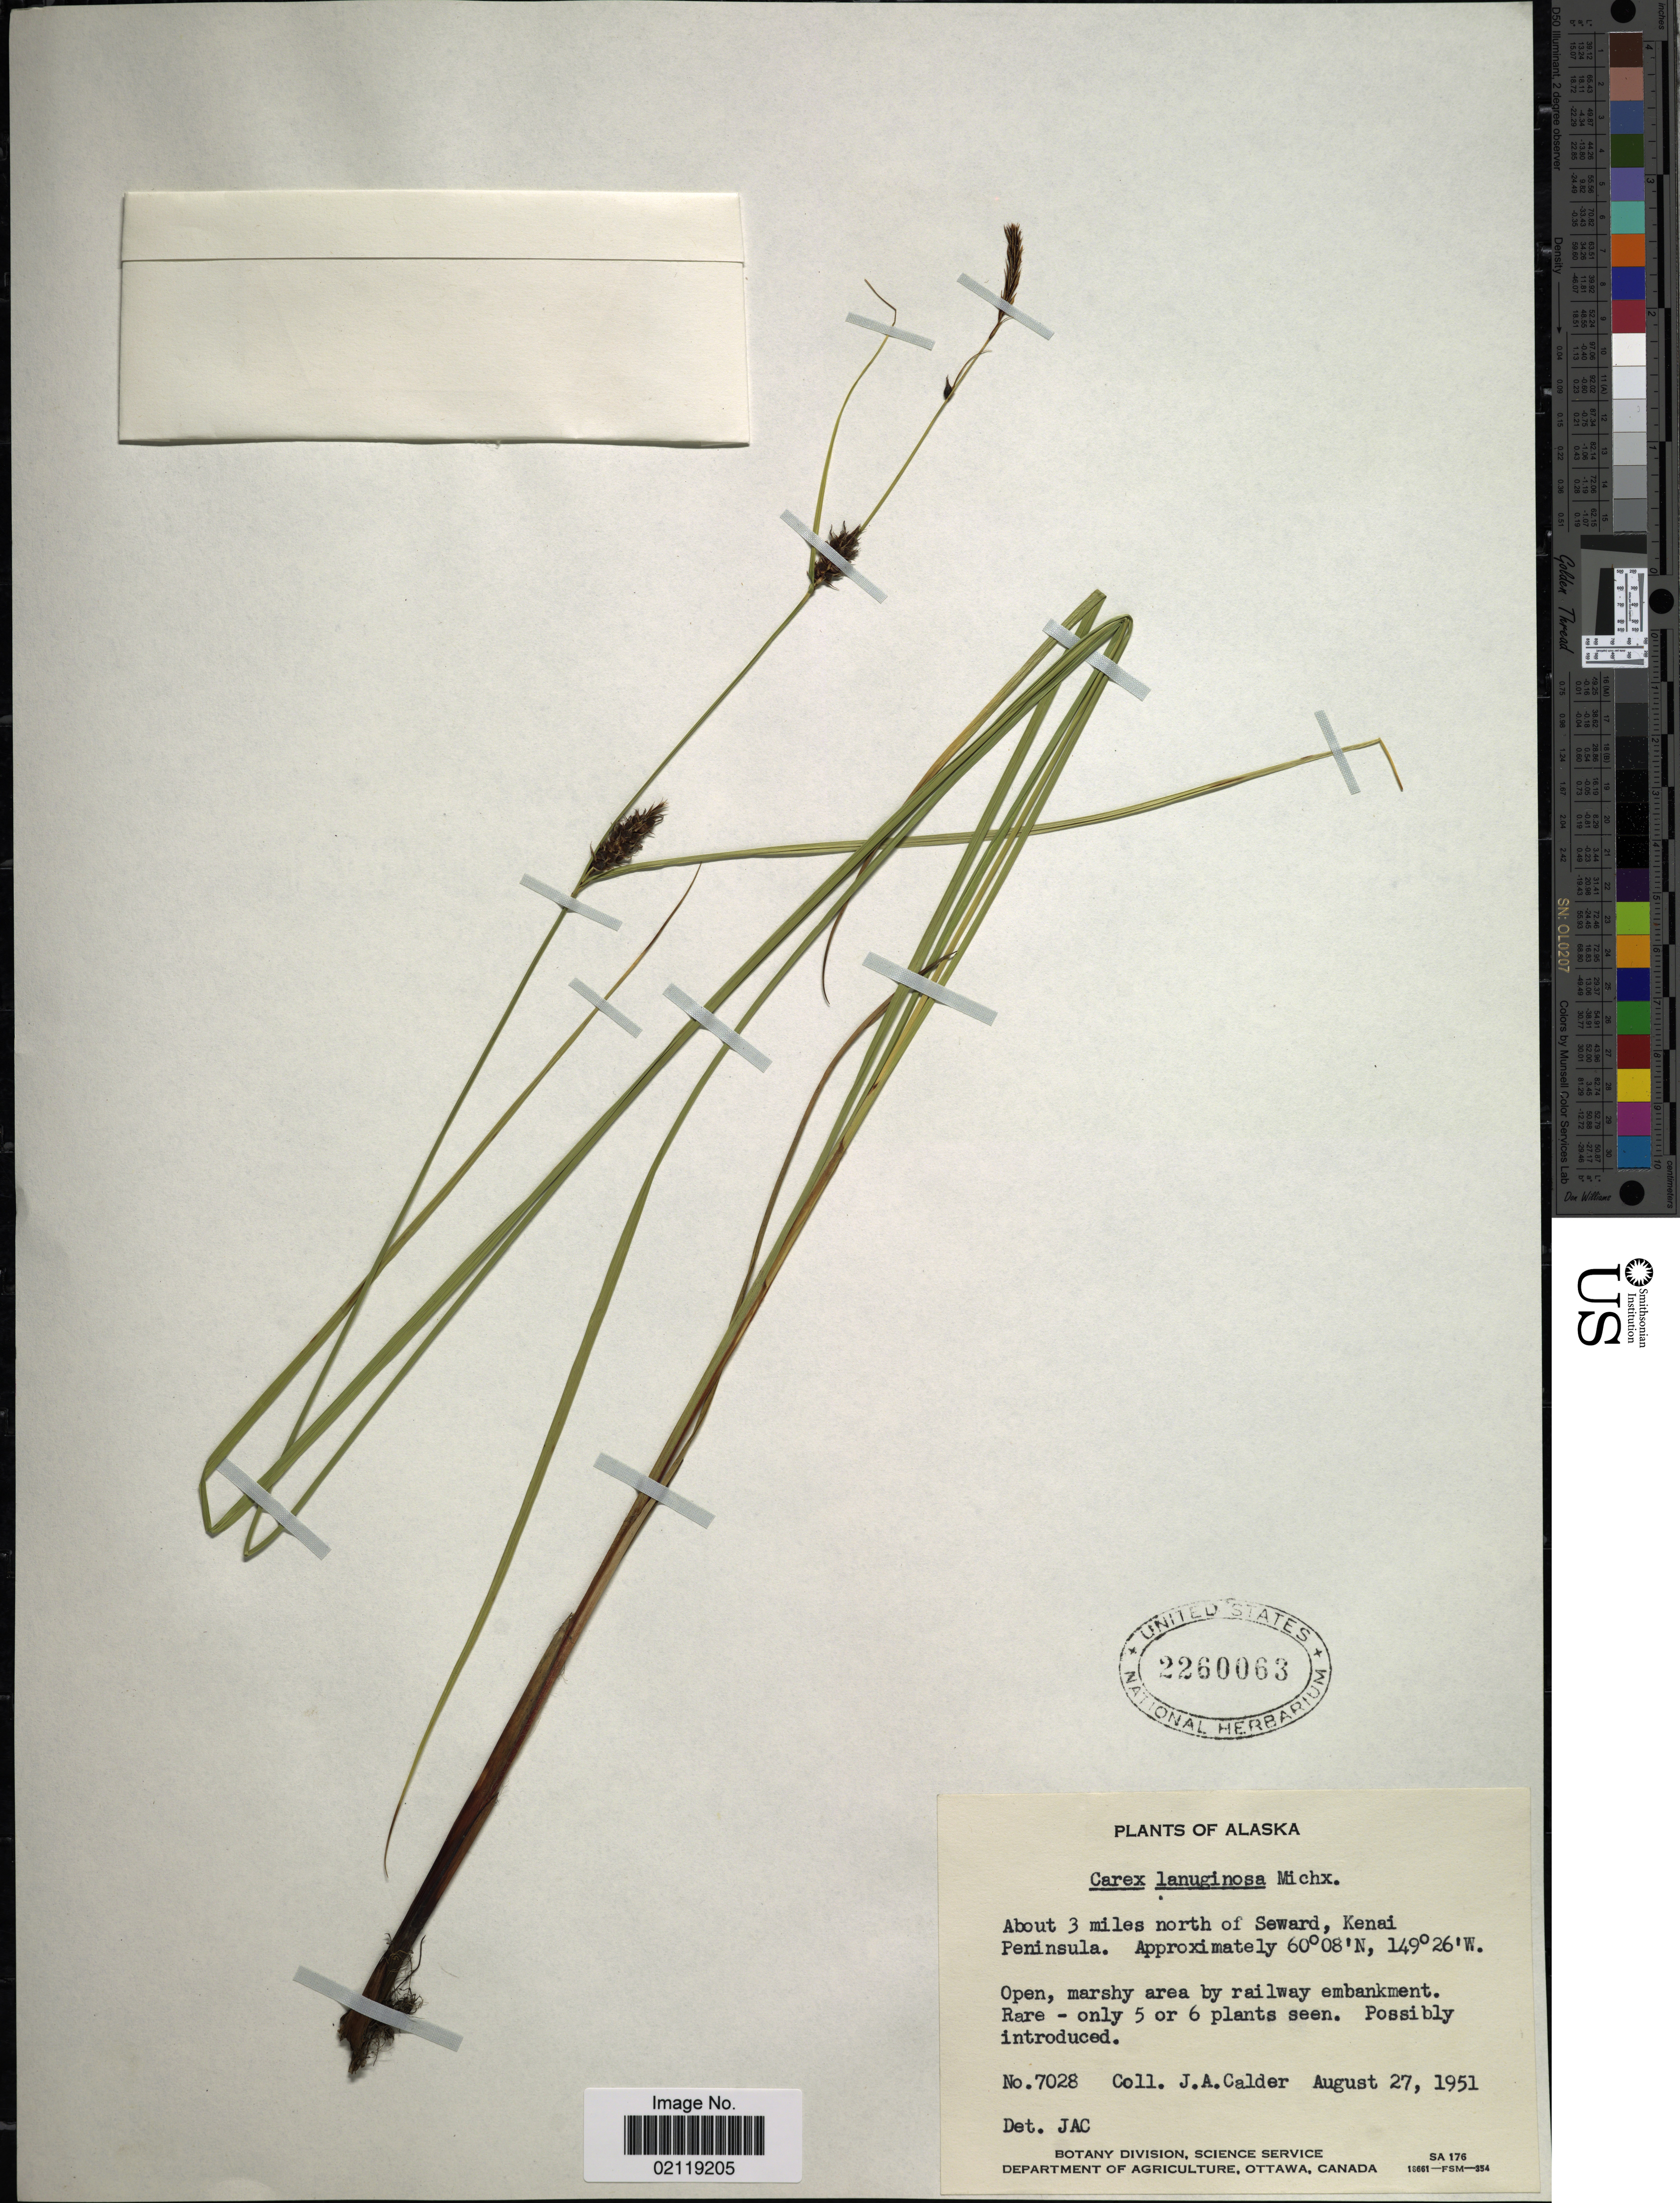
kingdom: Plantae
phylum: Tracheophyta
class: Liliopsida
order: Poales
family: Cyperaceae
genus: Carex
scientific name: Carex pellita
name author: Muhl. ex Willd.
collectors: J. A. Calder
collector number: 7028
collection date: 1951-08-27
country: United States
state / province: Alaska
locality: About 3 miles north of Seward, Kenai Peninsula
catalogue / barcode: US 2260063